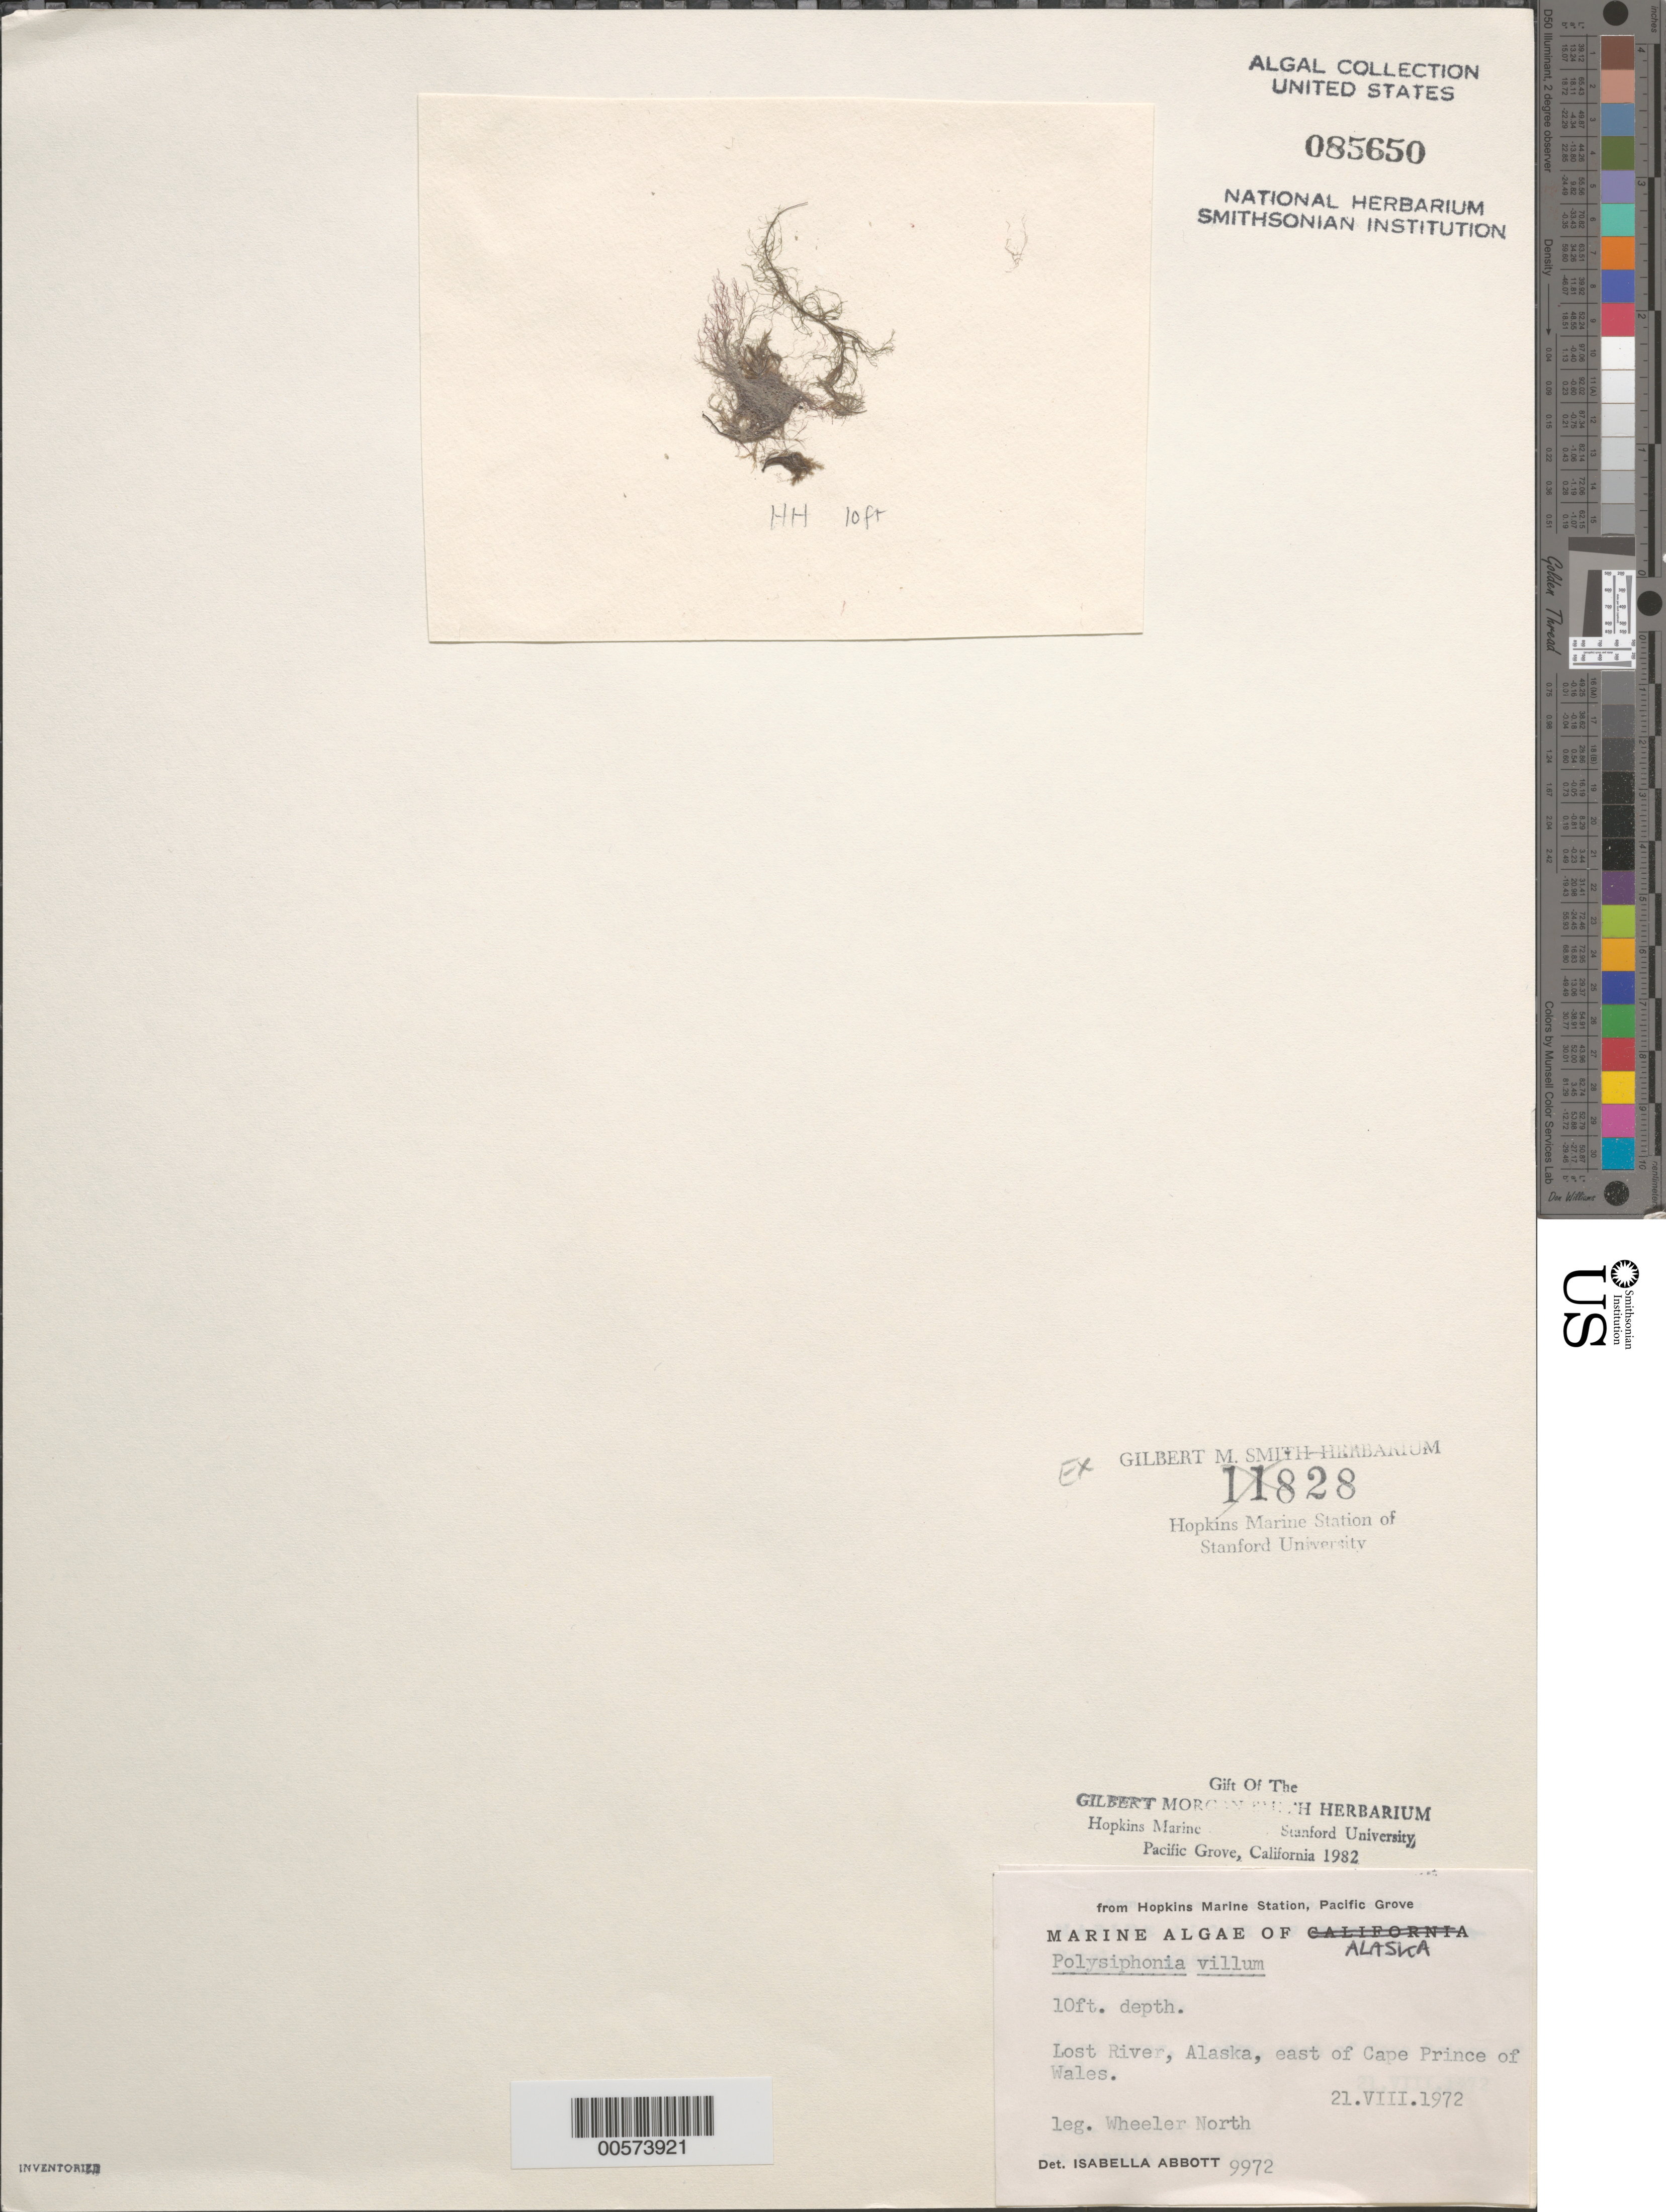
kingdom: Plantae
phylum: Rhodophyta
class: Florideophyceae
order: Ceramiales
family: Rhodomelaceae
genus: Polysiphonia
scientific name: Polysiphonia villum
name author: J. Agardh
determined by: Abbott, Isabella A.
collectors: W. North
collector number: IAA 9972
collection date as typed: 21 Aug 1972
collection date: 1972-08-21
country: United States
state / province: Alaska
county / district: Nome Division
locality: Lost River, east of Cape Prince of Wales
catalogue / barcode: US 85650